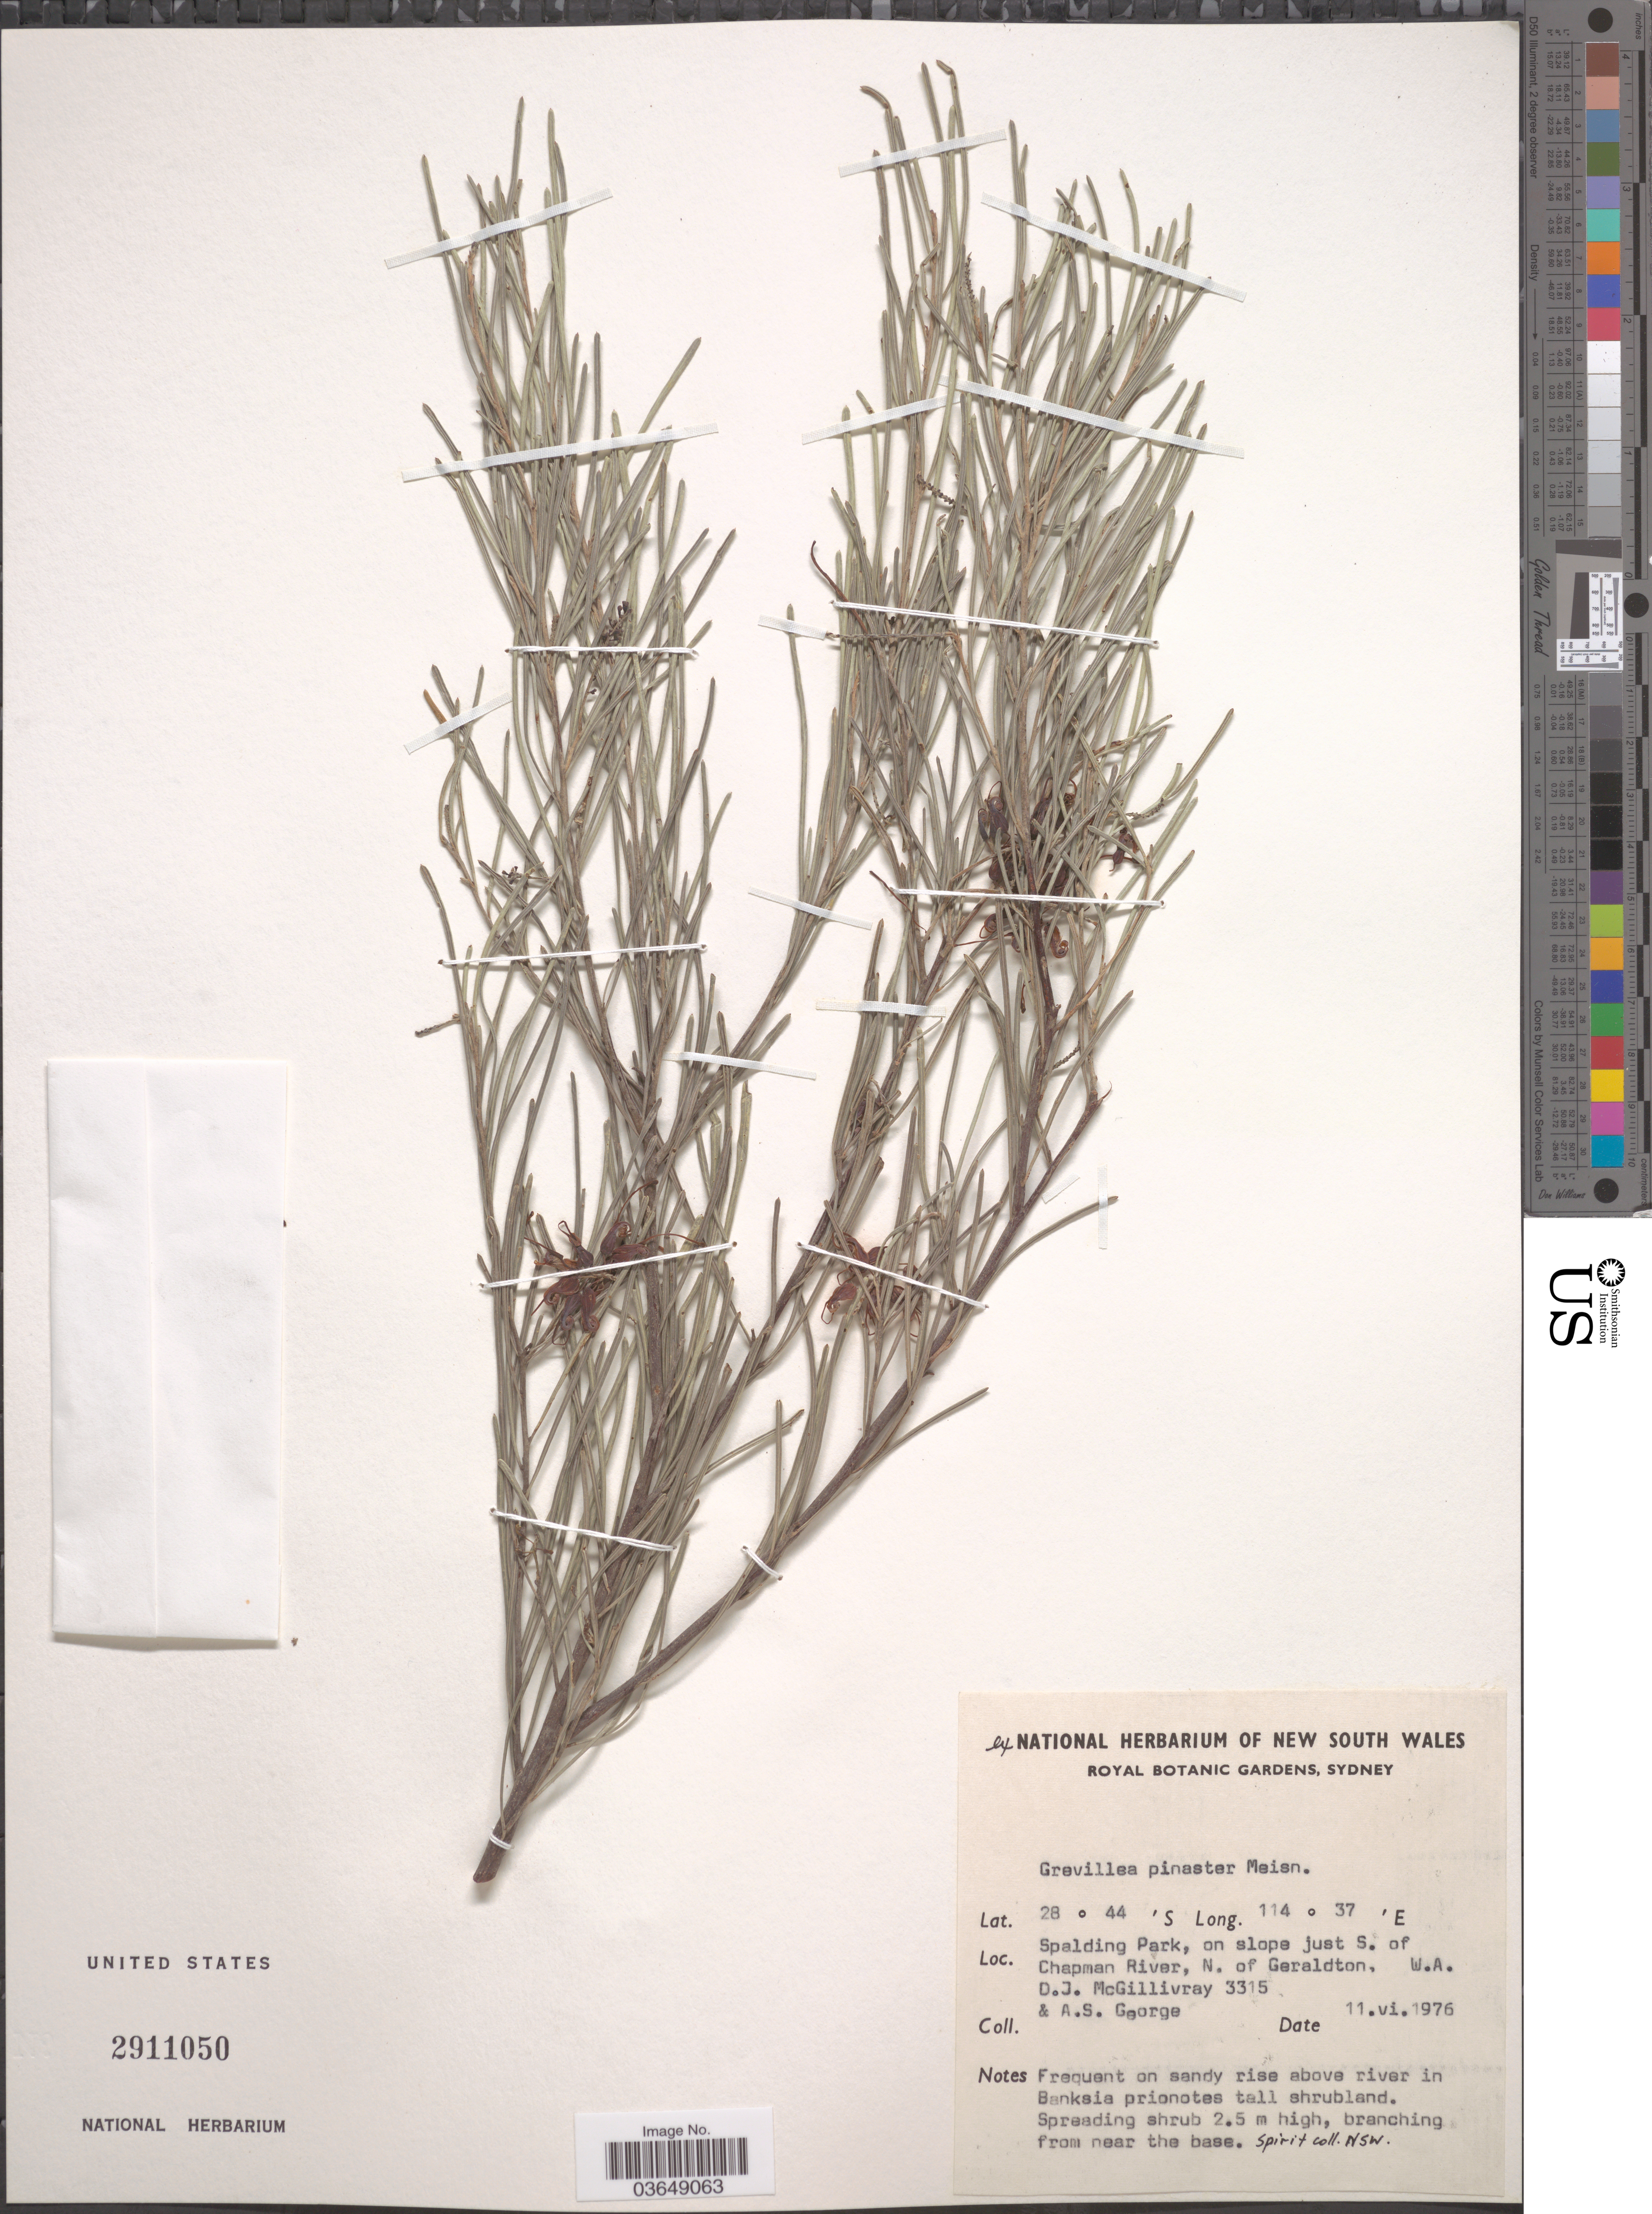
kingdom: Plantae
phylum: Tracheophyta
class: Magnoliopsida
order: Proteales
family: Proteaceae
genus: Grevillea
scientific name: Grevillea pinaster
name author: Meisn.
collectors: D. J. McGillivray & A. S. George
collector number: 3315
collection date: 1976-06-11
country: Australia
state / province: Western Australia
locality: Spalding Park, on slope just S. of Chapman River, N. of Geraldton.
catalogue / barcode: US 2911050